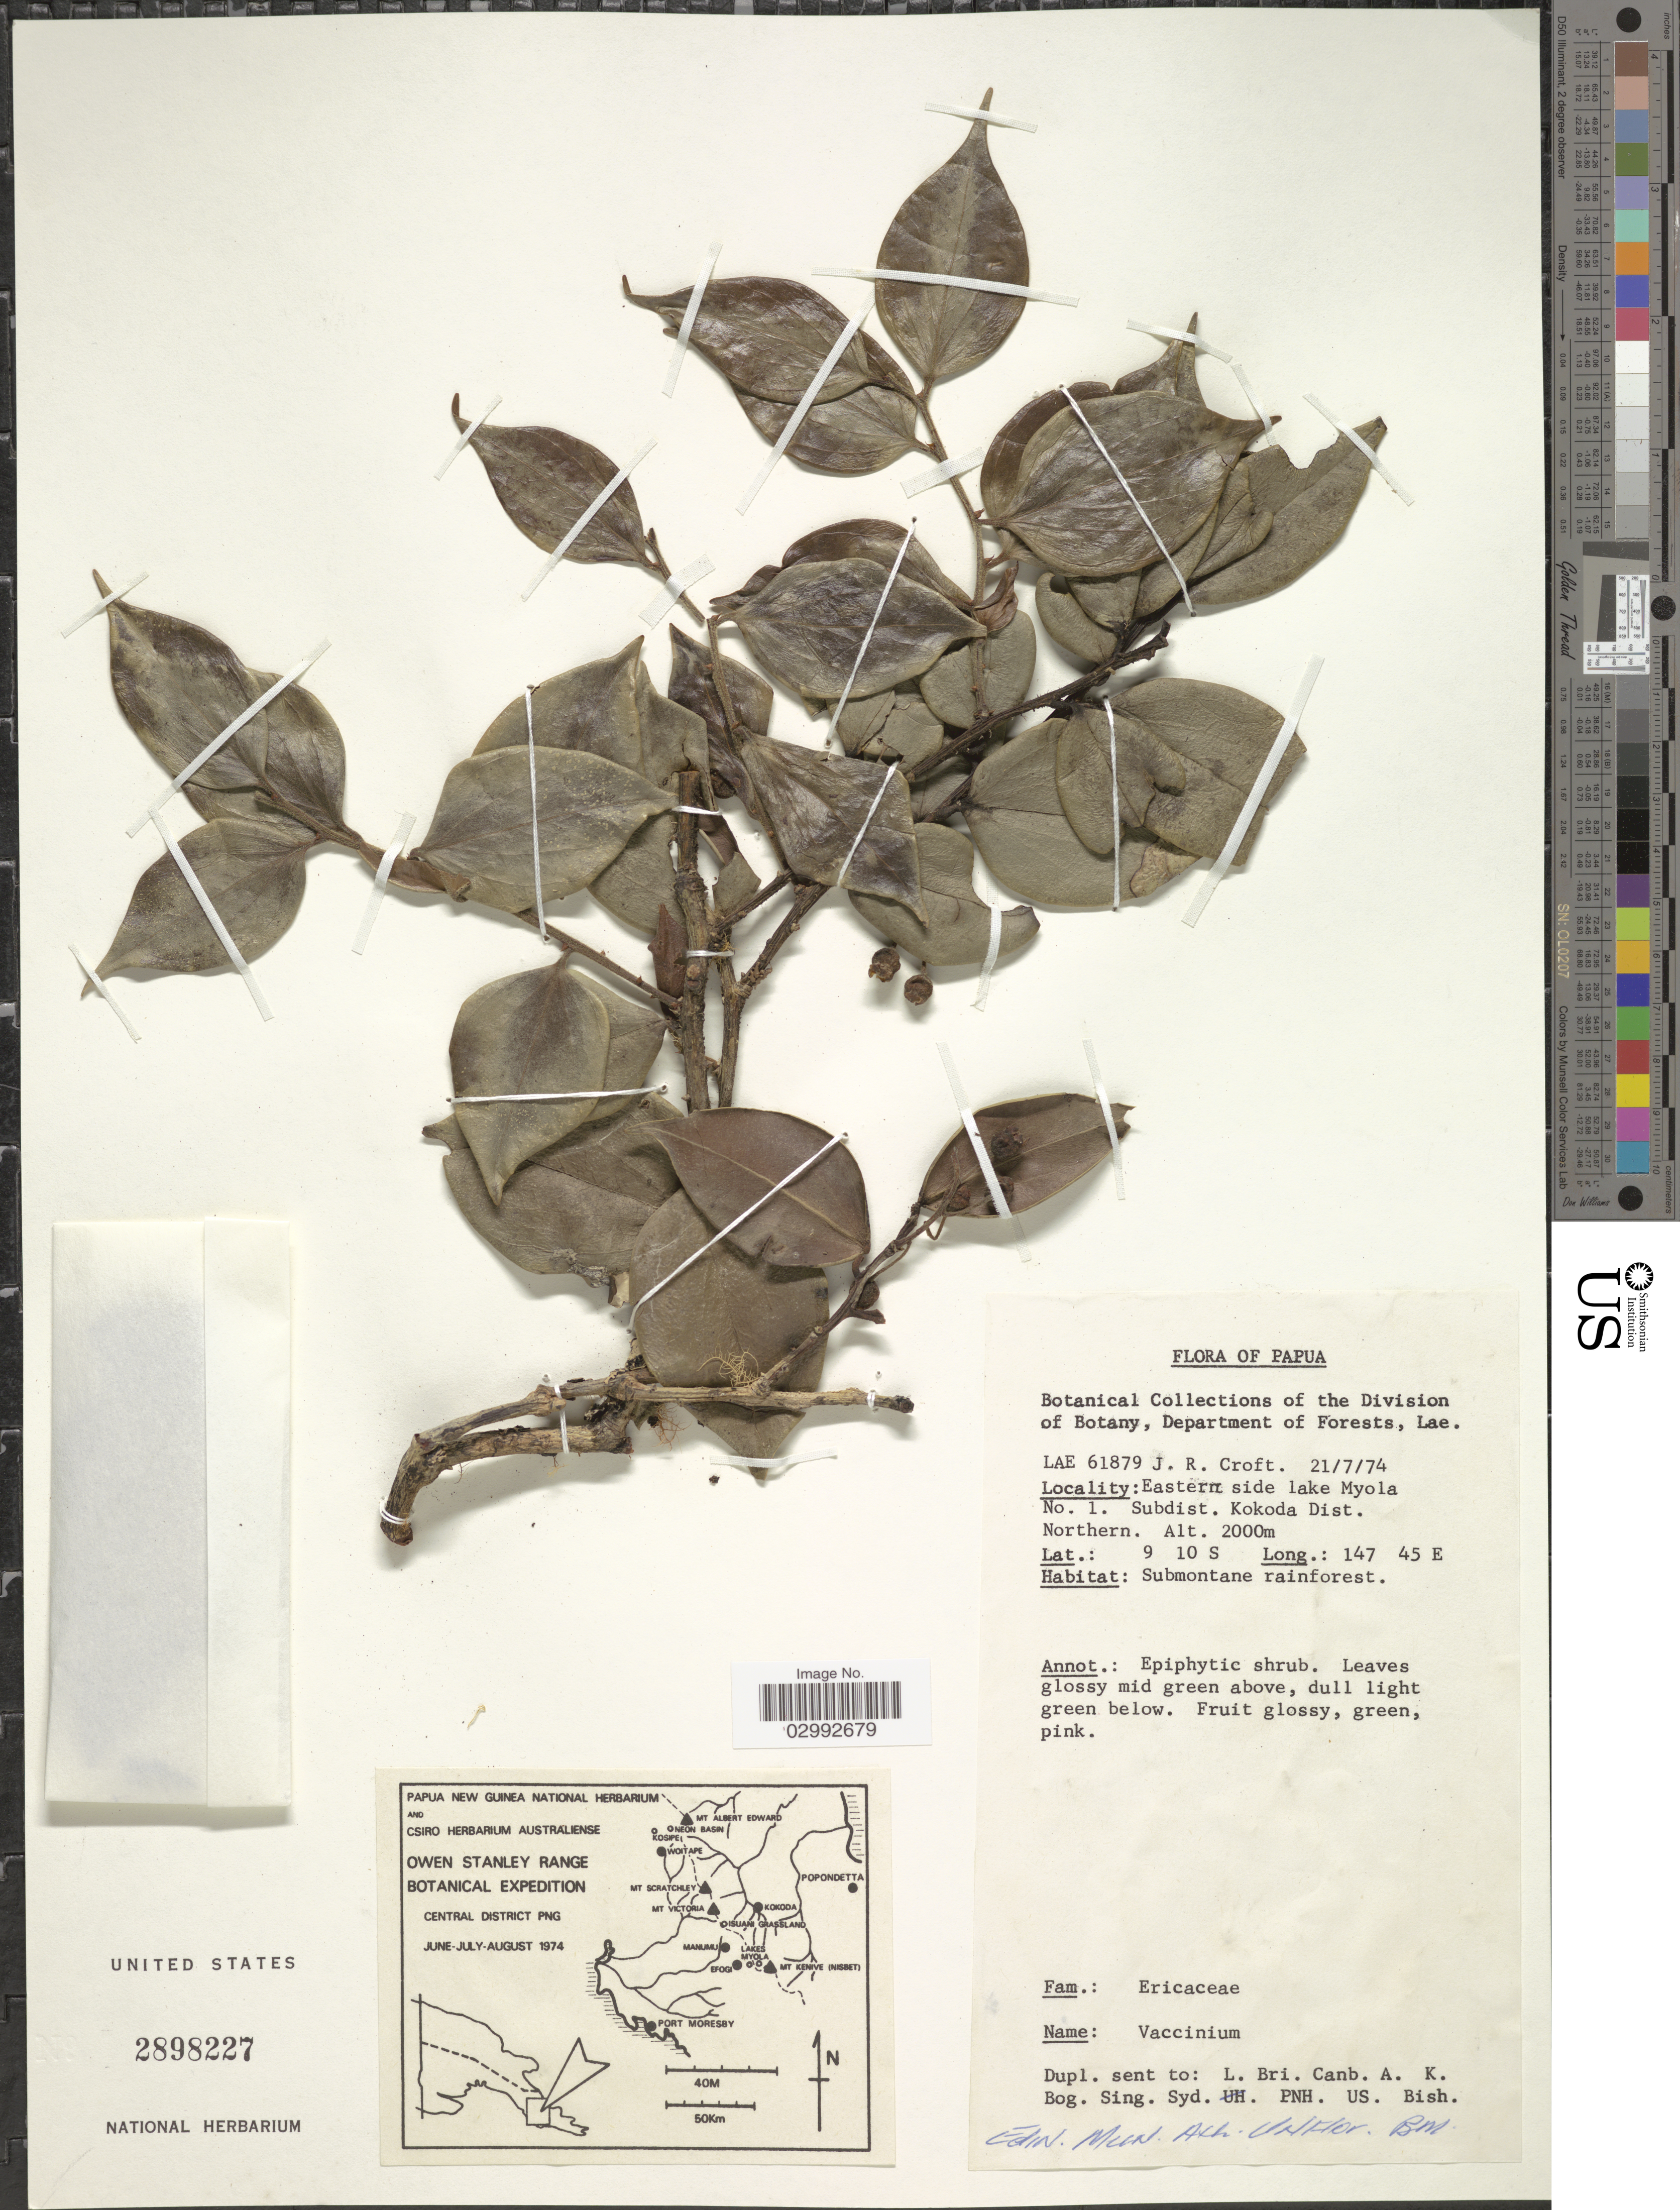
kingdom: Plantae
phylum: Tracheophyta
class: Magnoliopsida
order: Ericales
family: Ericaceae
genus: Vaccinium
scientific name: Vaccinium sp.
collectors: J. R. Croft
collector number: LAE 61879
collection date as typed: Transcribed d/m/y: 21/7/74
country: Papua New Guinea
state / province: Northern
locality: Papua, Eastern side lake Myola, No. 1, Subdist. Kokoda Dist., Northern.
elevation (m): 2000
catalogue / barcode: US 2898227